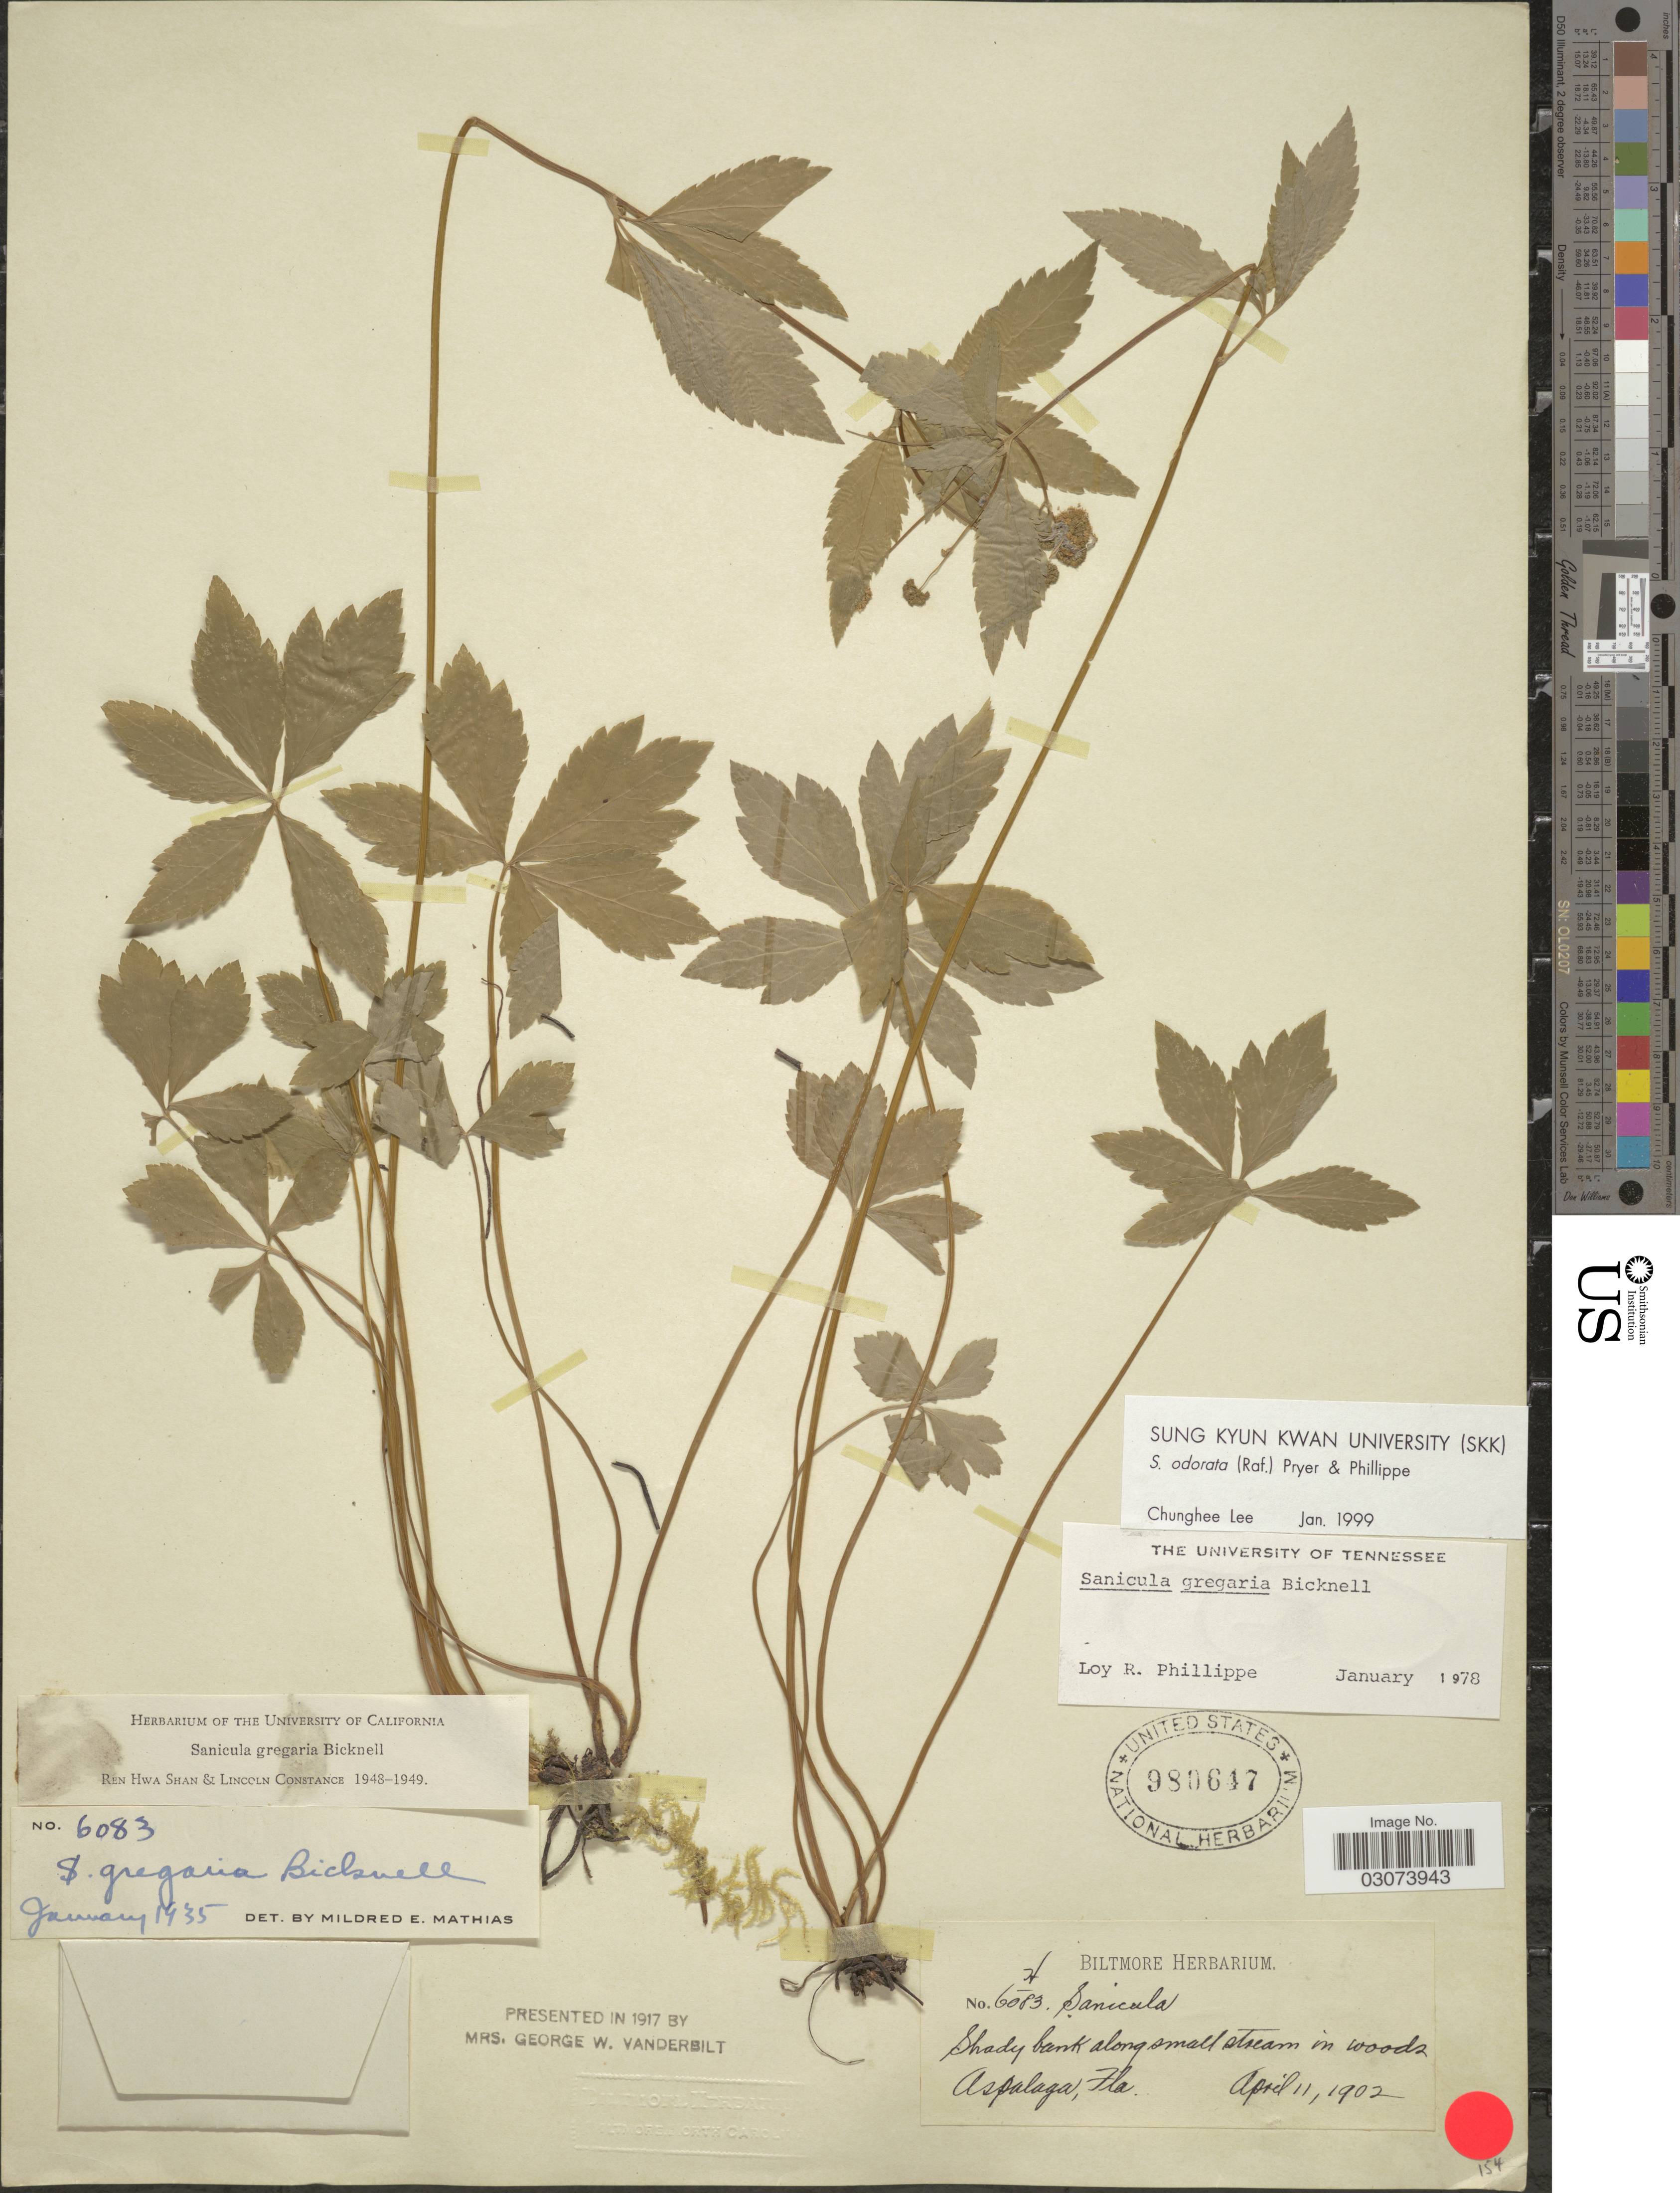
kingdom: Plantae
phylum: Tracheophyta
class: Magnoliopsida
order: Apiales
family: Apiaceae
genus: Sanicula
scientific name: Sanicula odorata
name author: (Raf.) Pryer & Phillippe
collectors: ex herb. Biltmore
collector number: H/6083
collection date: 1902-04-11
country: United States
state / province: Florida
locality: Bank along small stream in woods Aspalaga.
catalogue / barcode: US 980647